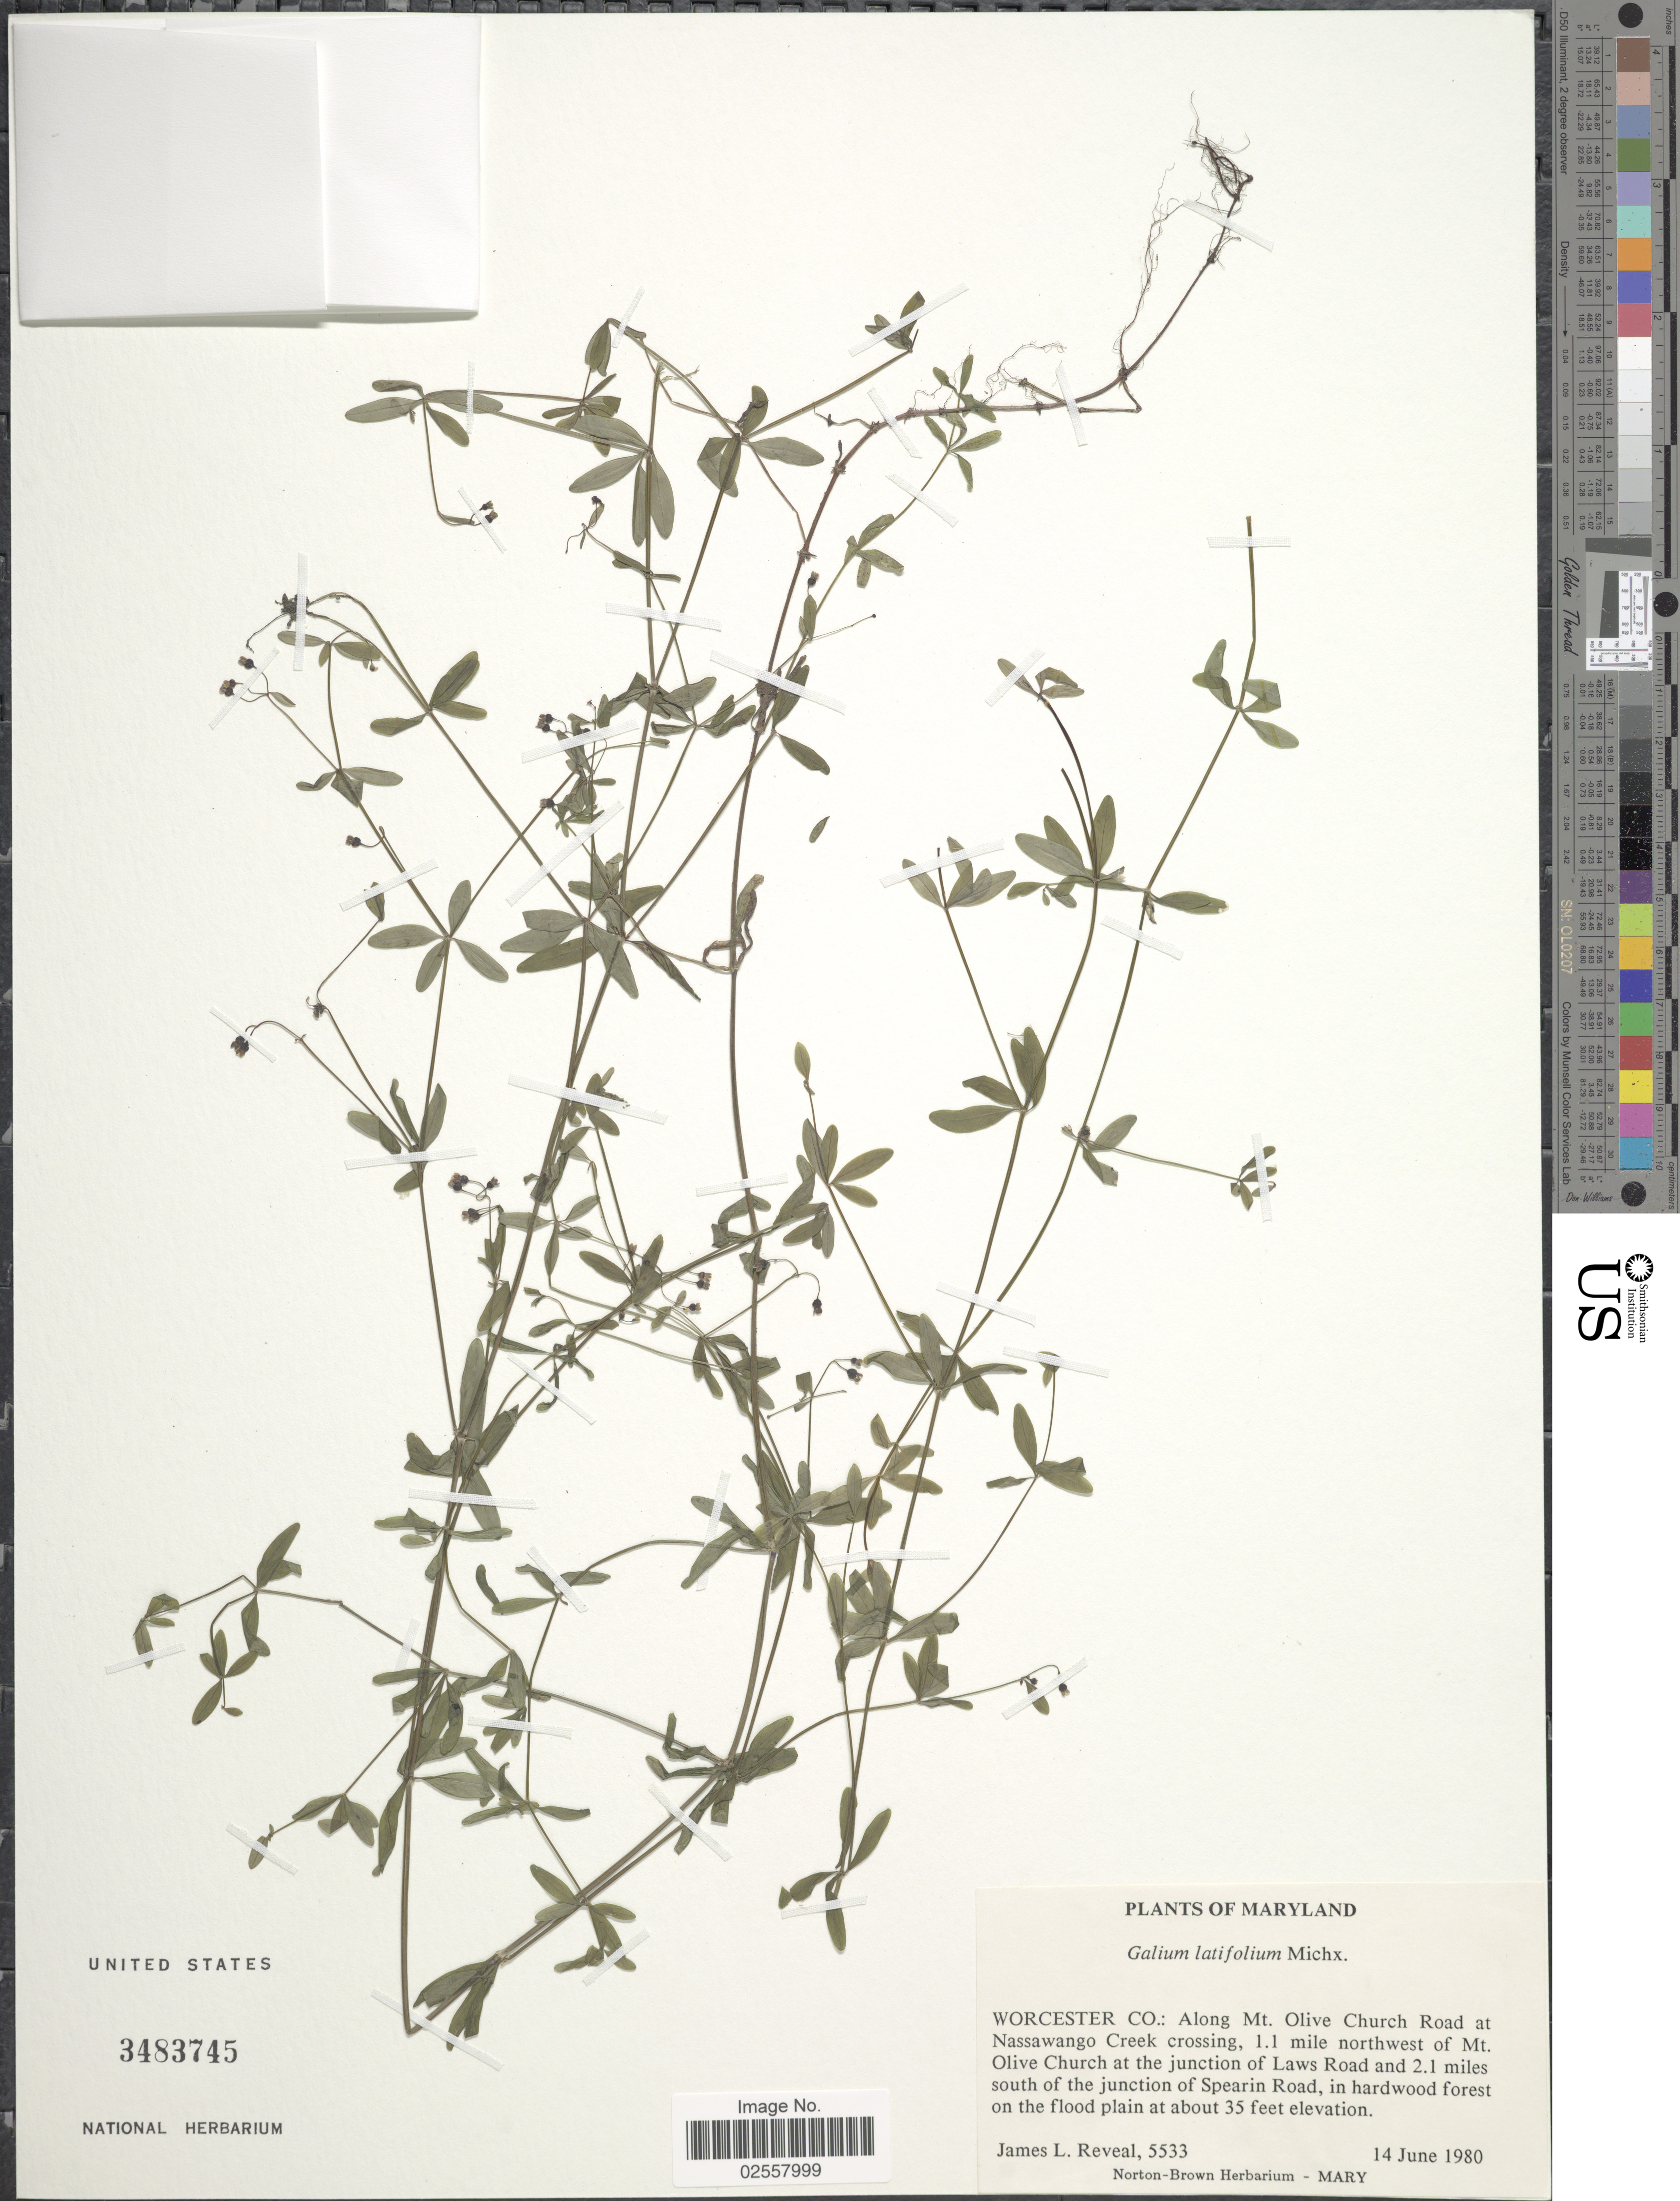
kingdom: Plantae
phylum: Tracheophyta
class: Magnoliopsida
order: Gentianales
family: Rubiaceae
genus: Galium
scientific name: Galium latifolium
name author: Michx.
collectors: J. L. Reveal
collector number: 5533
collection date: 1980-06-14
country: United States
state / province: Maryland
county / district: Worcester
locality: Worcoster Co.: Along Mt. Olive Church Road at Nassawango Creek crossing, 1.1 mile northwest of Mt. Olive Church at the junction of Laws Road and 2.1 miles south of the junction of Spearin Road, in hardwood forest on the flood plain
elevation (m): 11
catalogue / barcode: US 3483745